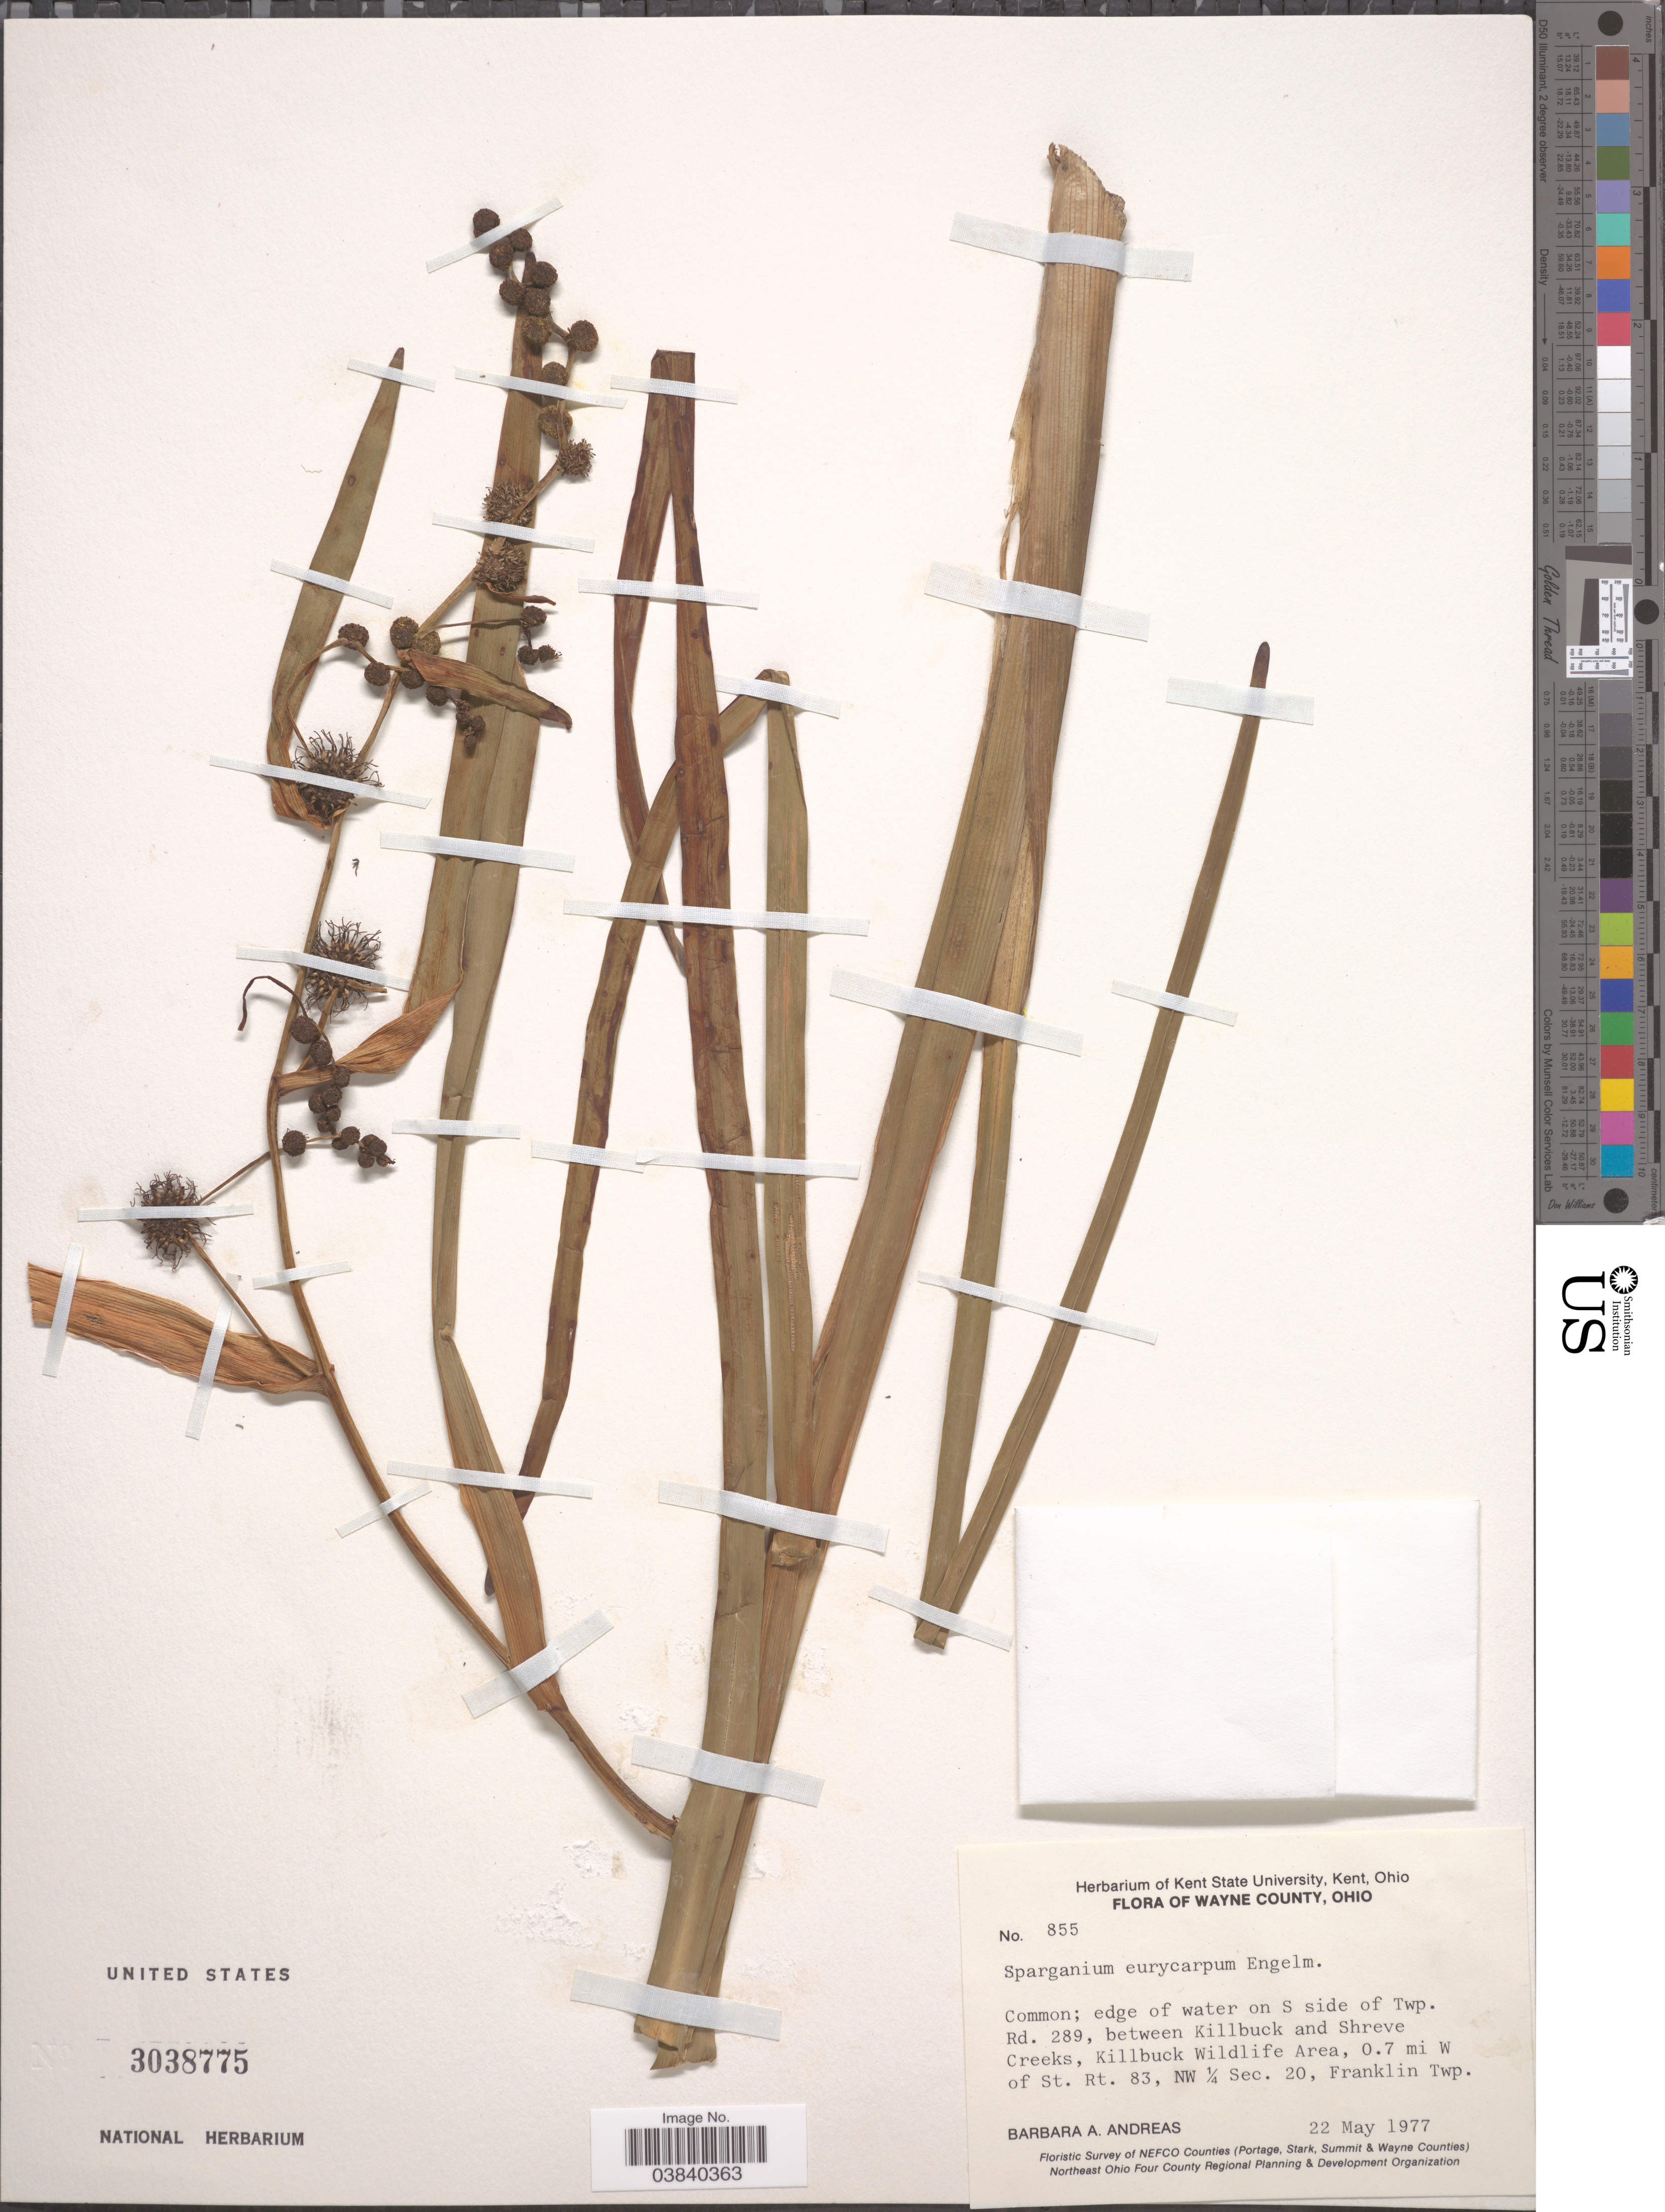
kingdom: Plantae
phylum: Tracheophyta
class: Liliopsida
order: Poales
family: Typhaceae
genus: Sparganium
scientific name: Sparganium eurycarpum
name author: Engelm.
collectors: B. A. Andreas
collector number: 855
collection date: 1977-05-22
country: United States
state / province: Ohio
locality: Wayne County. On S side of Twp. Rd. 289, between Killbuck and Shreve Creeks, Killbuck Wildlife Area, 0.7 mi W of St. Rt. 83, NW ¼ Sec. 20, Franklin Twp.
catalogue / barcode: US 3038775